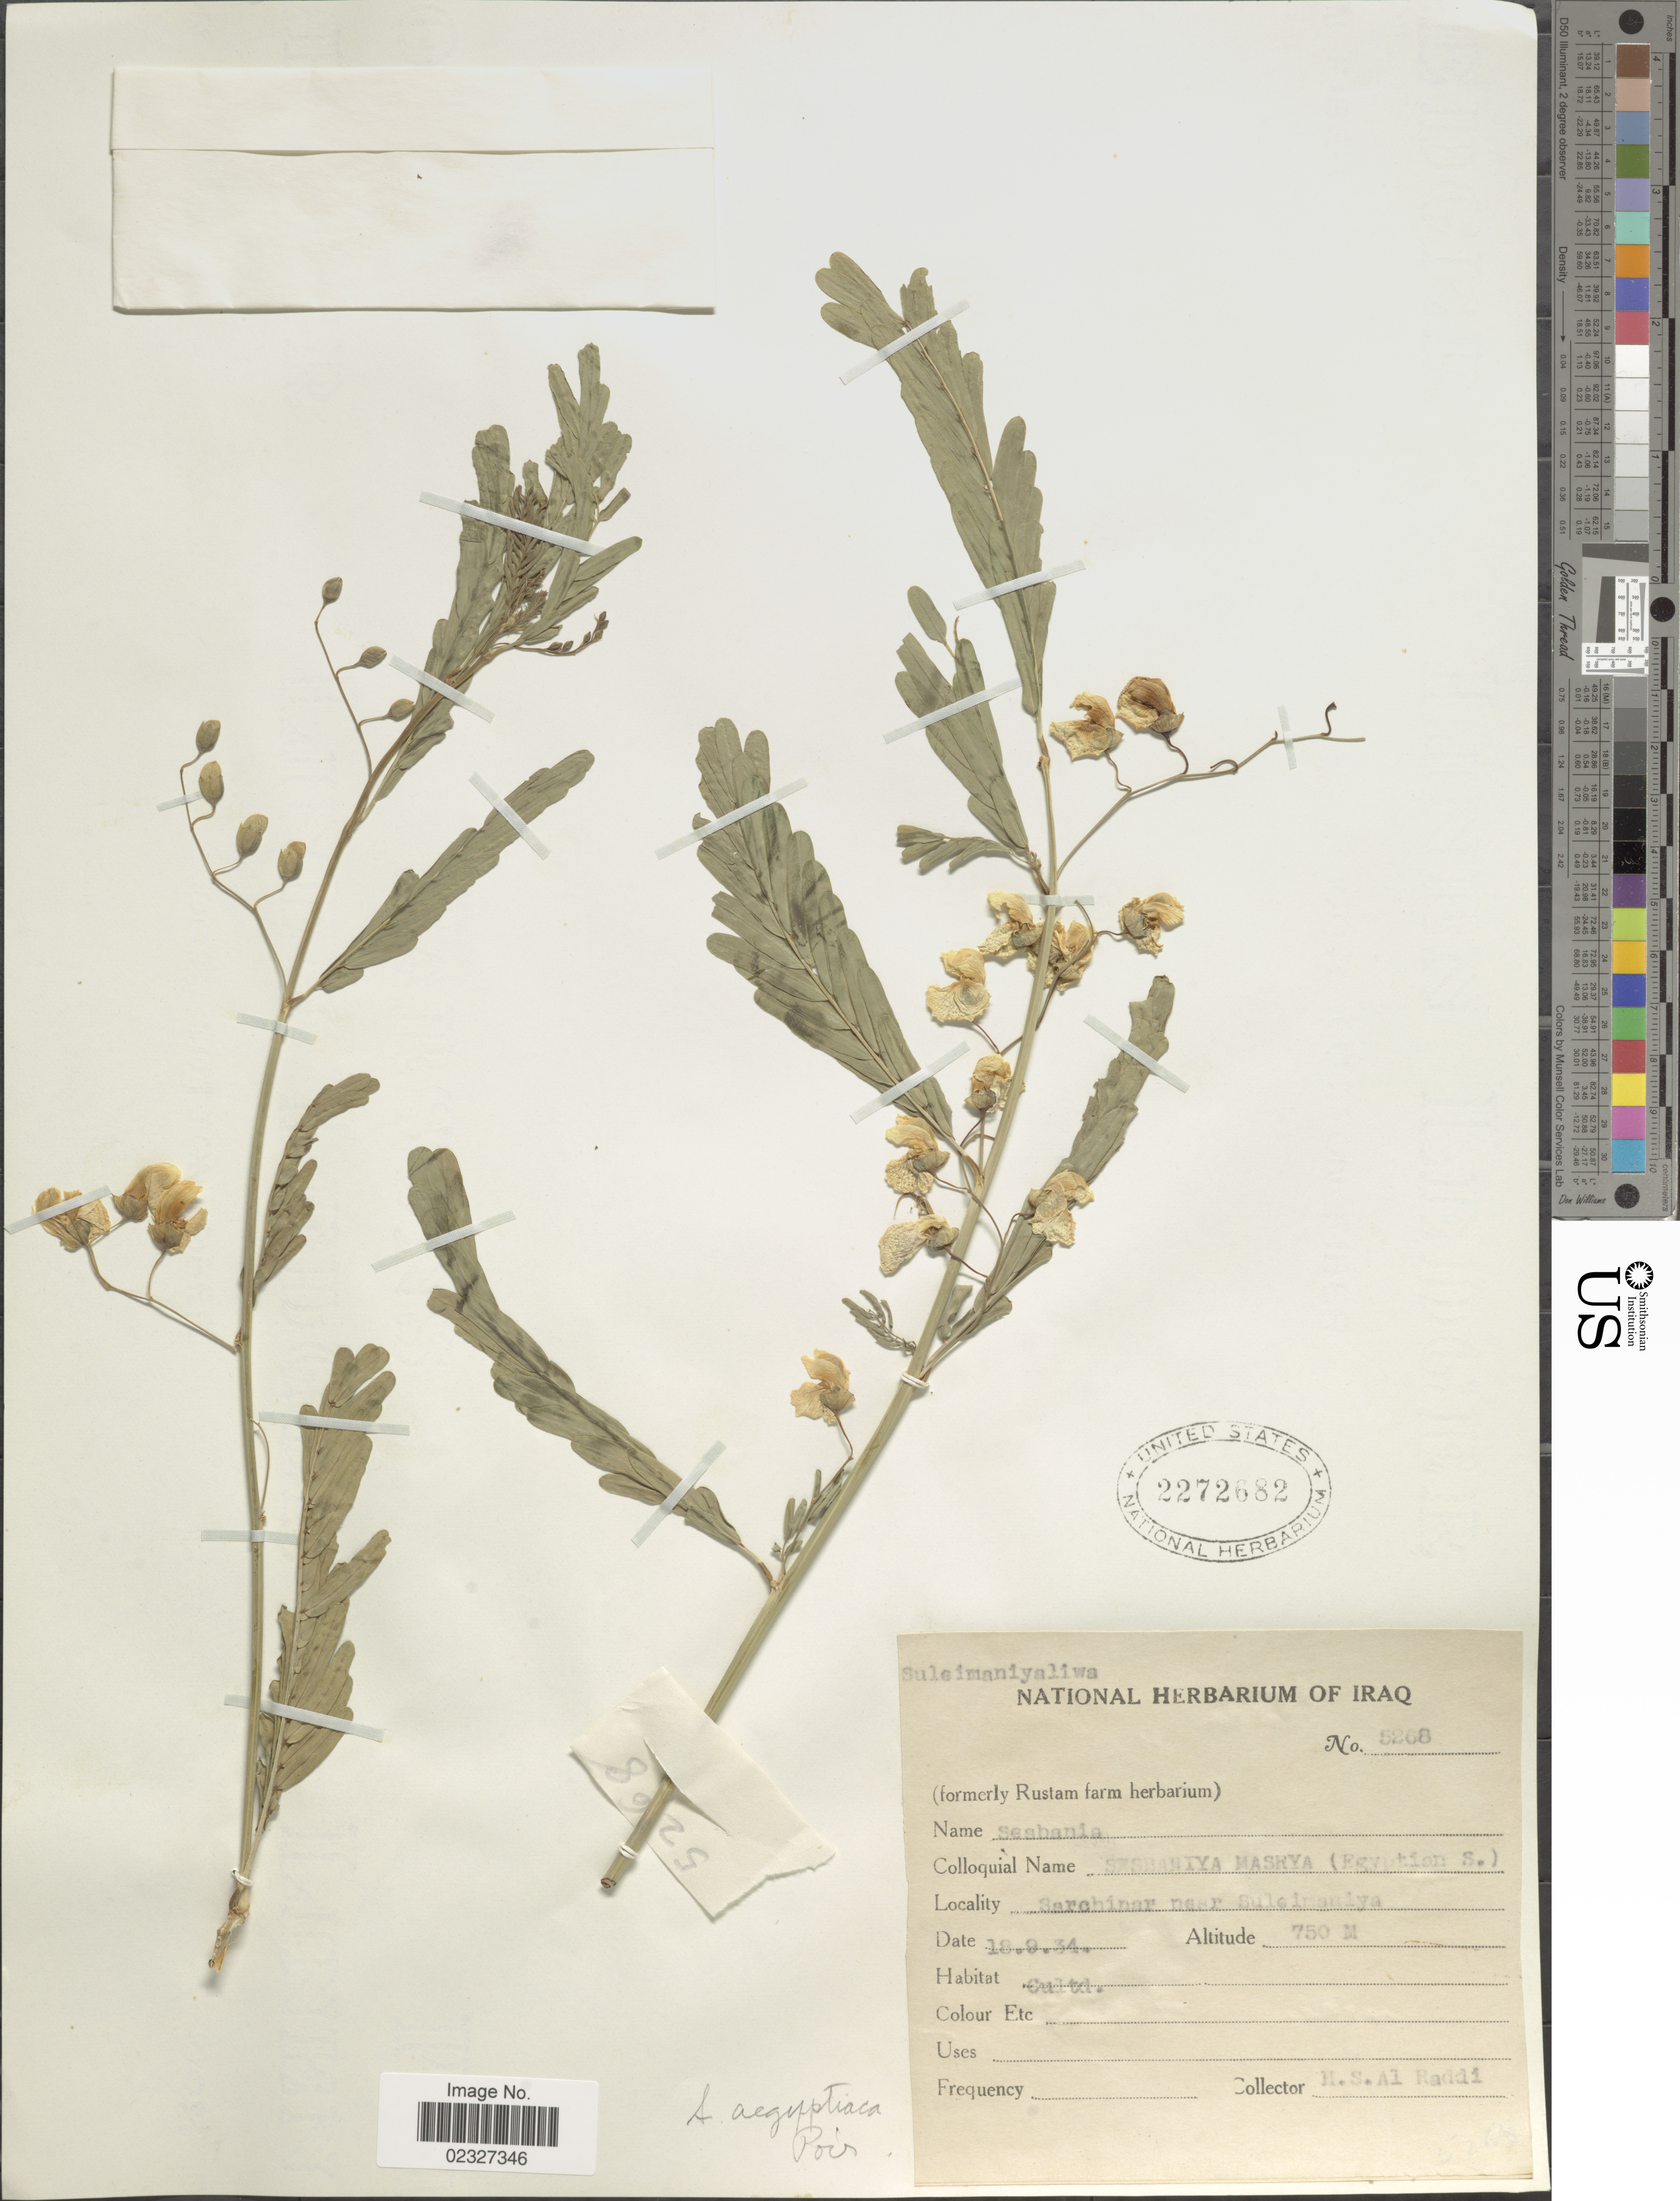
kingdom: Plantae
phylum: Tracheophyta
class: Magnoliopsida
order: Fabales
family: Fabaceae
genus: Sesbania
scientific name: Sesbania sesban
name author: (L.) Merr.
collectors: M. Al-Raddi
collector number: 5268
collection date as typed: Transcribed d/m/y: 18/9/34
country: Iraq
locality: Sarchinar near Suloinaniya [interpreted]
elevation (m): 750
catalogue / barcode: US 2272682